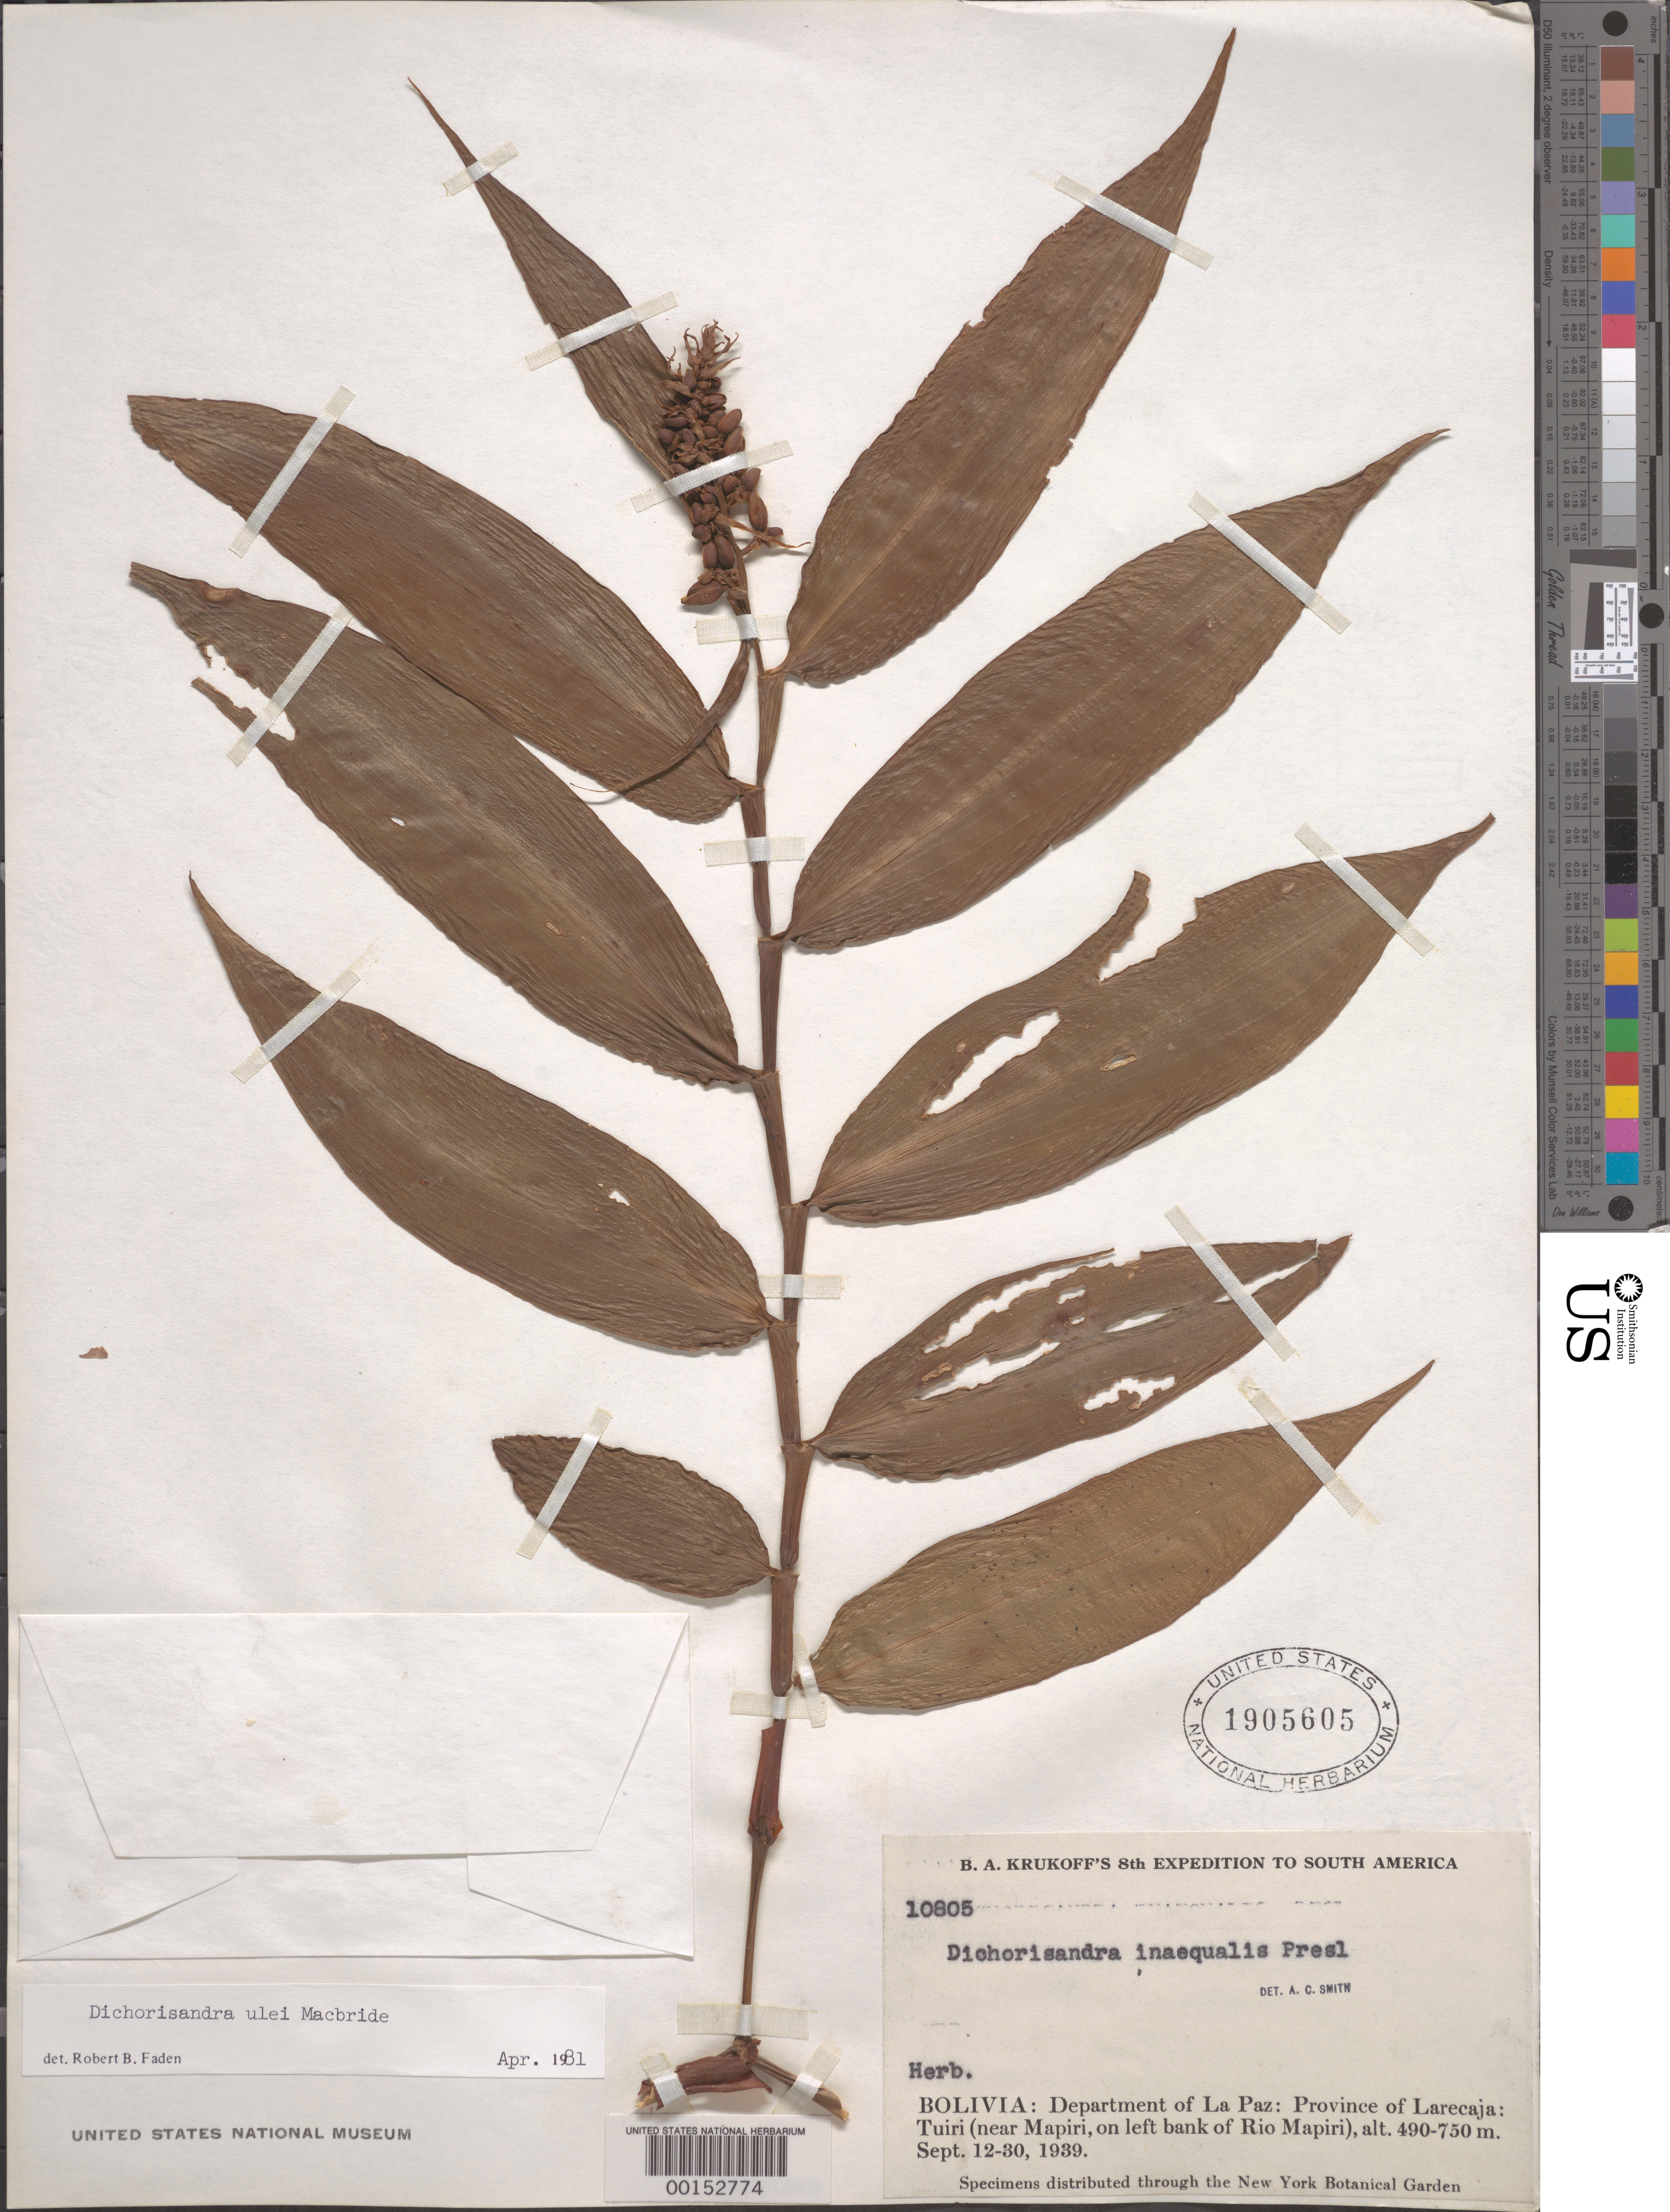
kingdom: Plantae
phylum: Tracheophyta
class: Liliopsida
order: Commelinales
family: Commelinaceae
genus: Dichorisandra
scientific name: Dichorisandra ulei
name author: J.F. Macbr.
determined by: Faden, Robert B., (US), Smithsonian Institution - National Museum of Natural History (UNITED STATES)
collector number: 10805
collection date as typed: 12 Sep 1939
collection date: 1939-09-12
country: Bolivia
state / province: La Paz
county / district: Larecaja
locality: Tuiri, near Mapiri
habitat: Riverbank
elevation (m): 490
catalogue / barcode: US 1905605